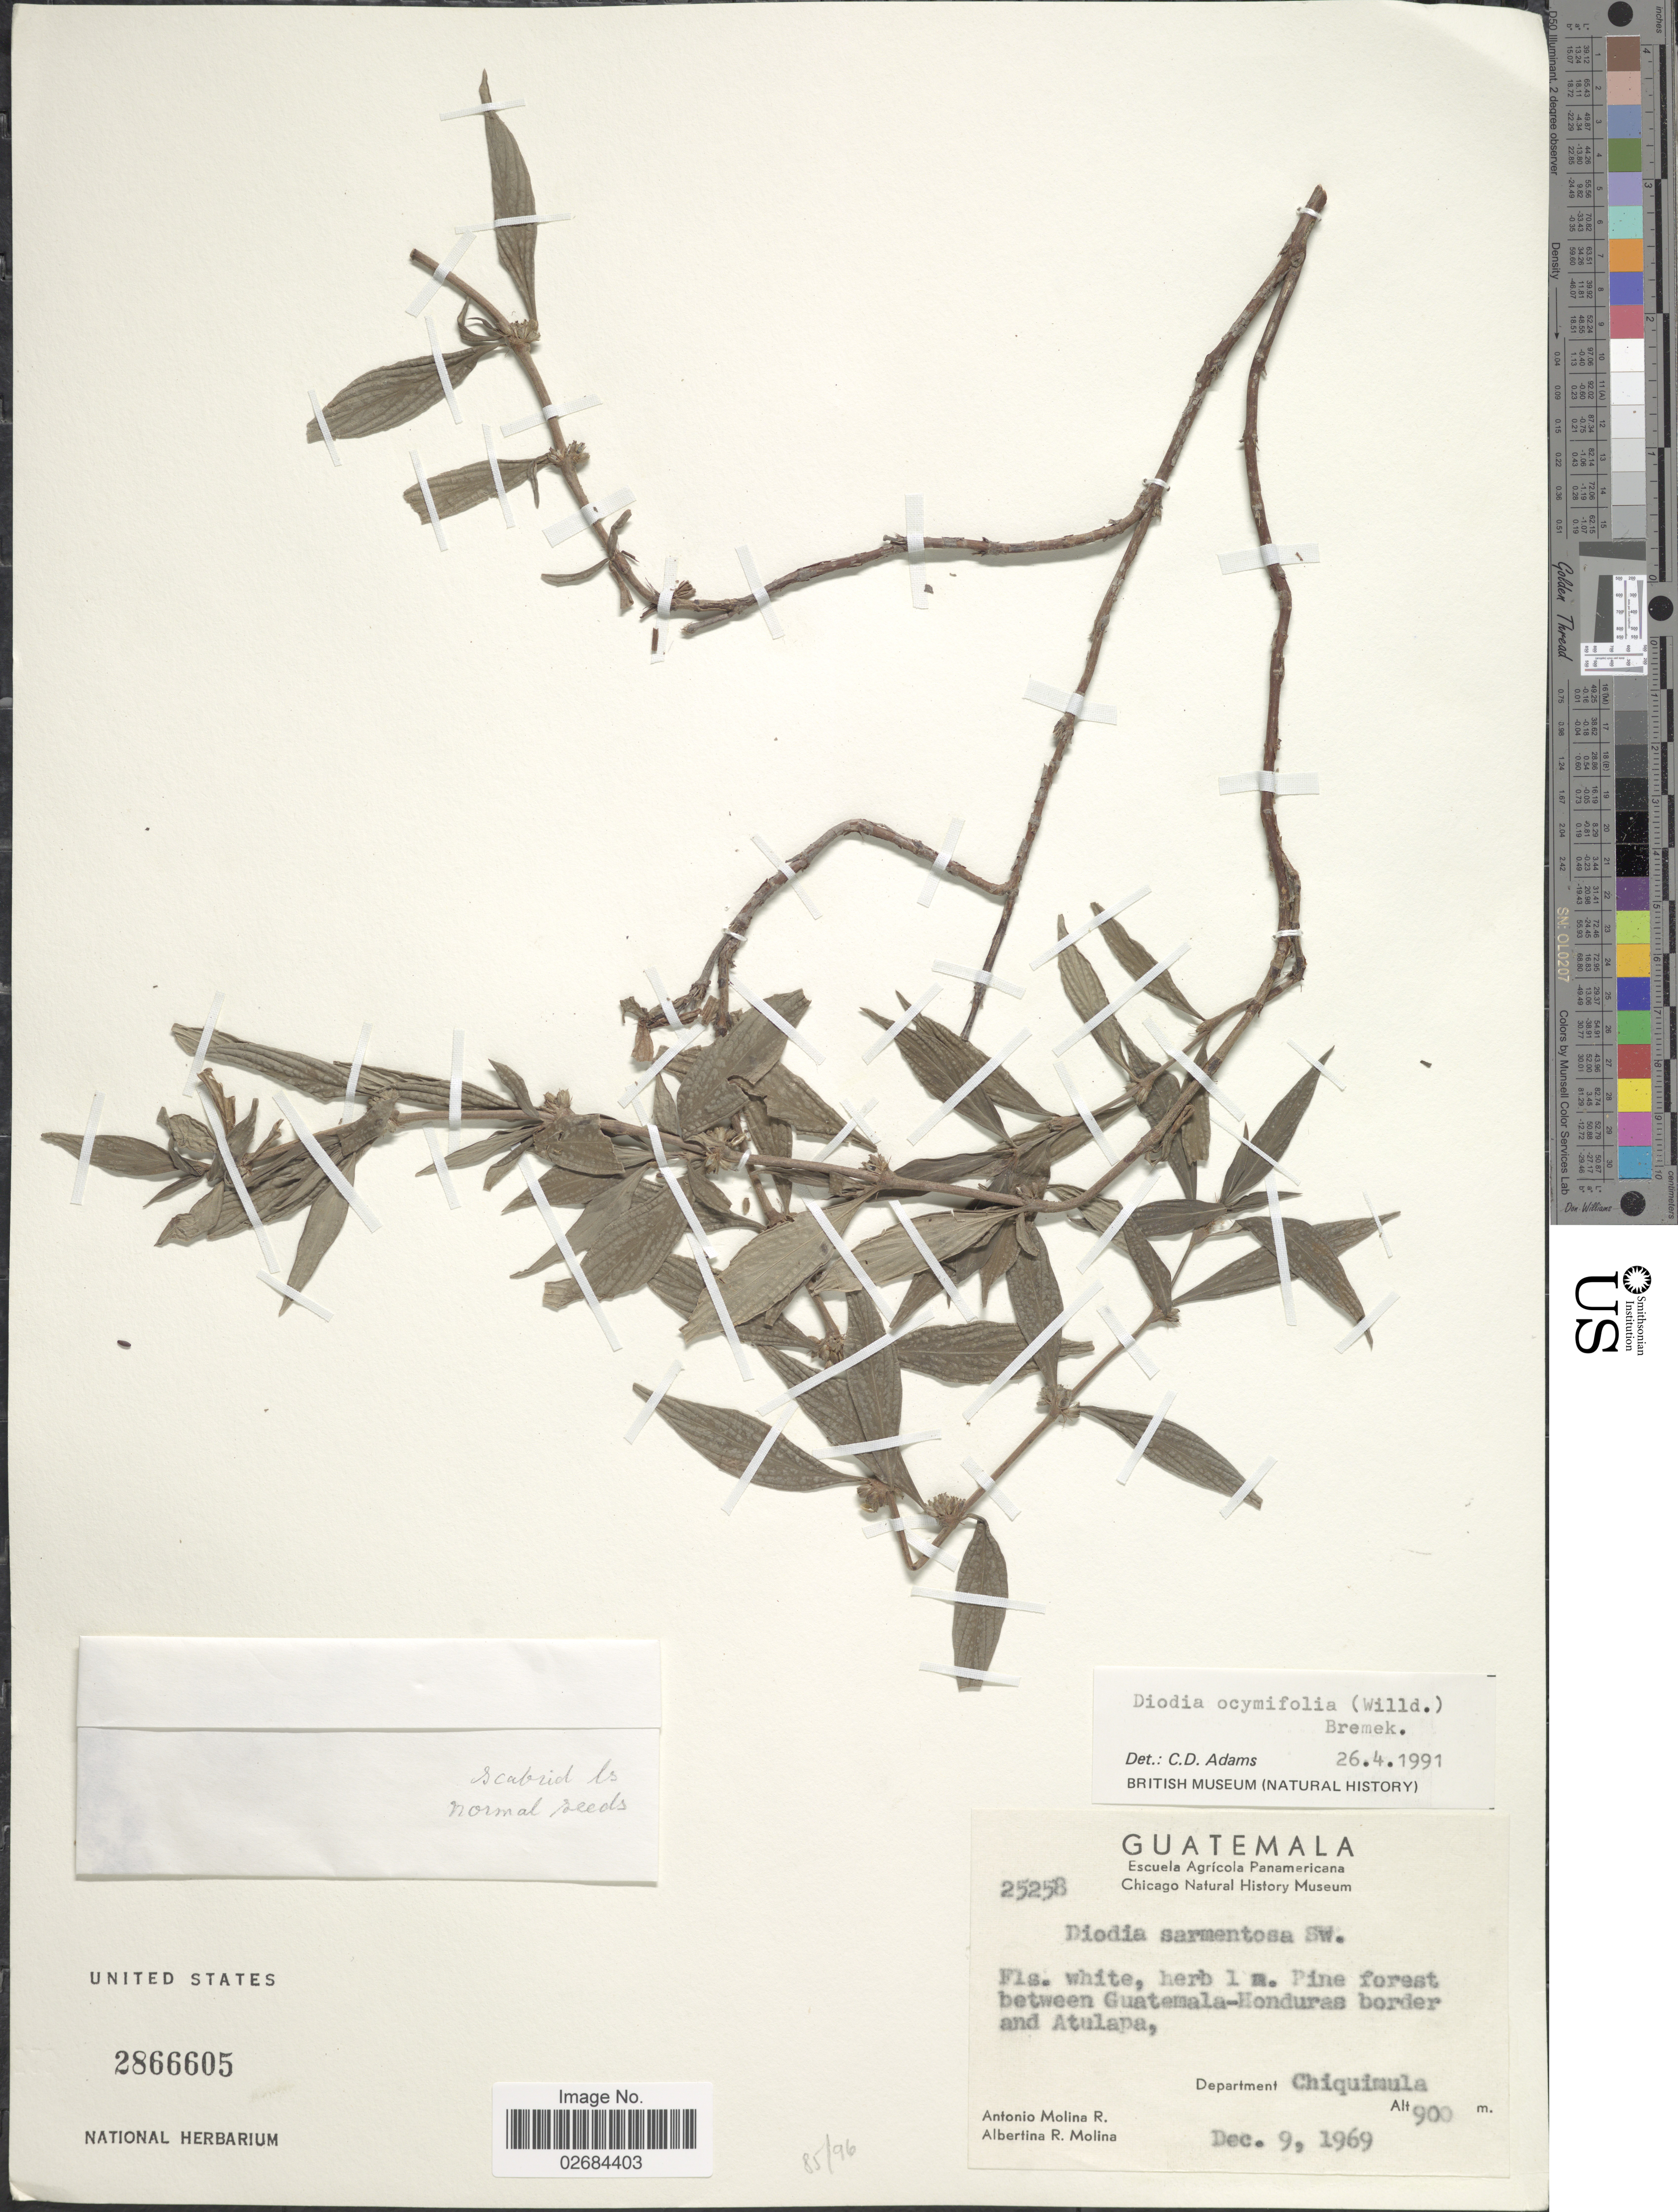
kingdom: Plantae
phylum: Tracheophyta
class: Magnoliopsida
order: Gentianales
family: Rubiaceae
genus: Diodia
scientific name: Diodia ocymifolia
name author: (Willd. ex Roem. & Schult.) Bremek.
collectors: A. Molina R. & A. R. Molina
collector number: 25258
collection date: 1969-12-09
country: Guatemala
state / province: Chiquimula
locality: Between Guatemala-Honduras border and Atulapa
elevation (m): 900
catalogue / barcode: US 2866605